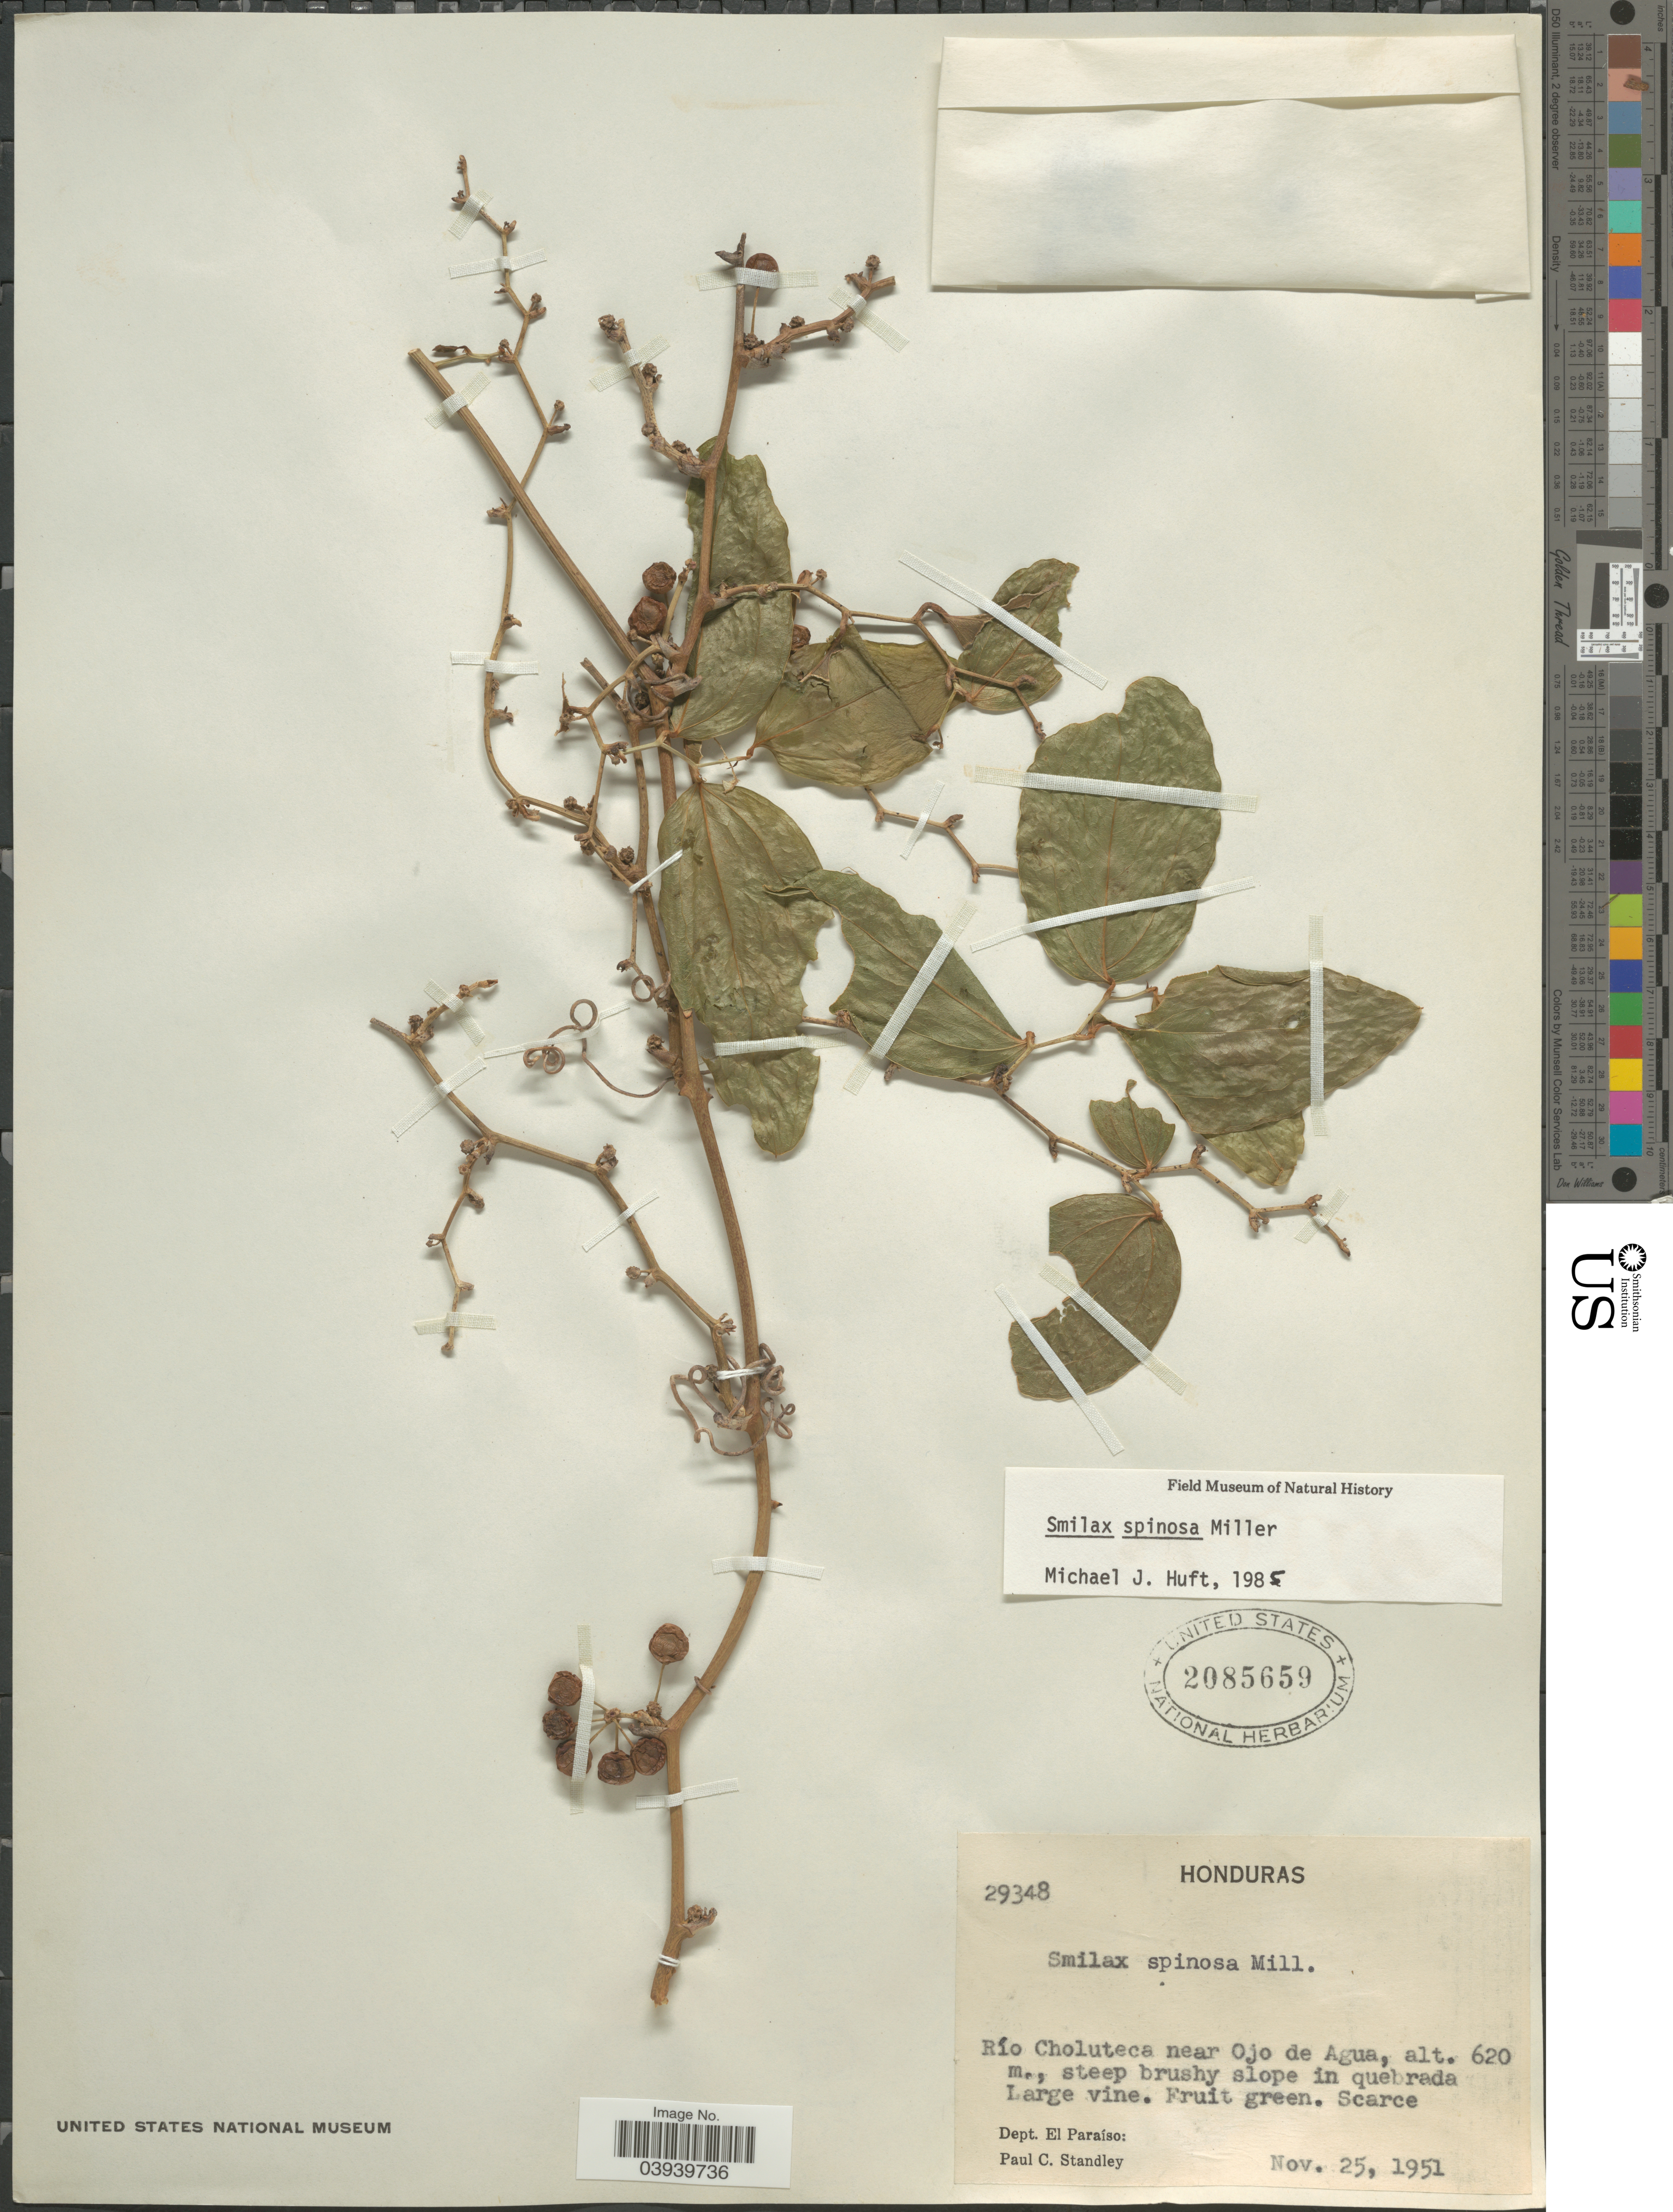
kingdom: Plantae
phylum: Tracheophyta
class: Liliopsida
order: Liliales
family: Smilacaceae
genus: Smilax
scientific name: Smilax spinosa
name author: Mill.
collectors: P. C. Standley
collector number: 29348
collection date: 1951-11-25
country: Honduras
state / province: El Paraiso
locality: Río Choluteca near Ojo de Agua. Dept. El Paraíso.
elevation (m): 620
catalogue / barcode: US 2085659